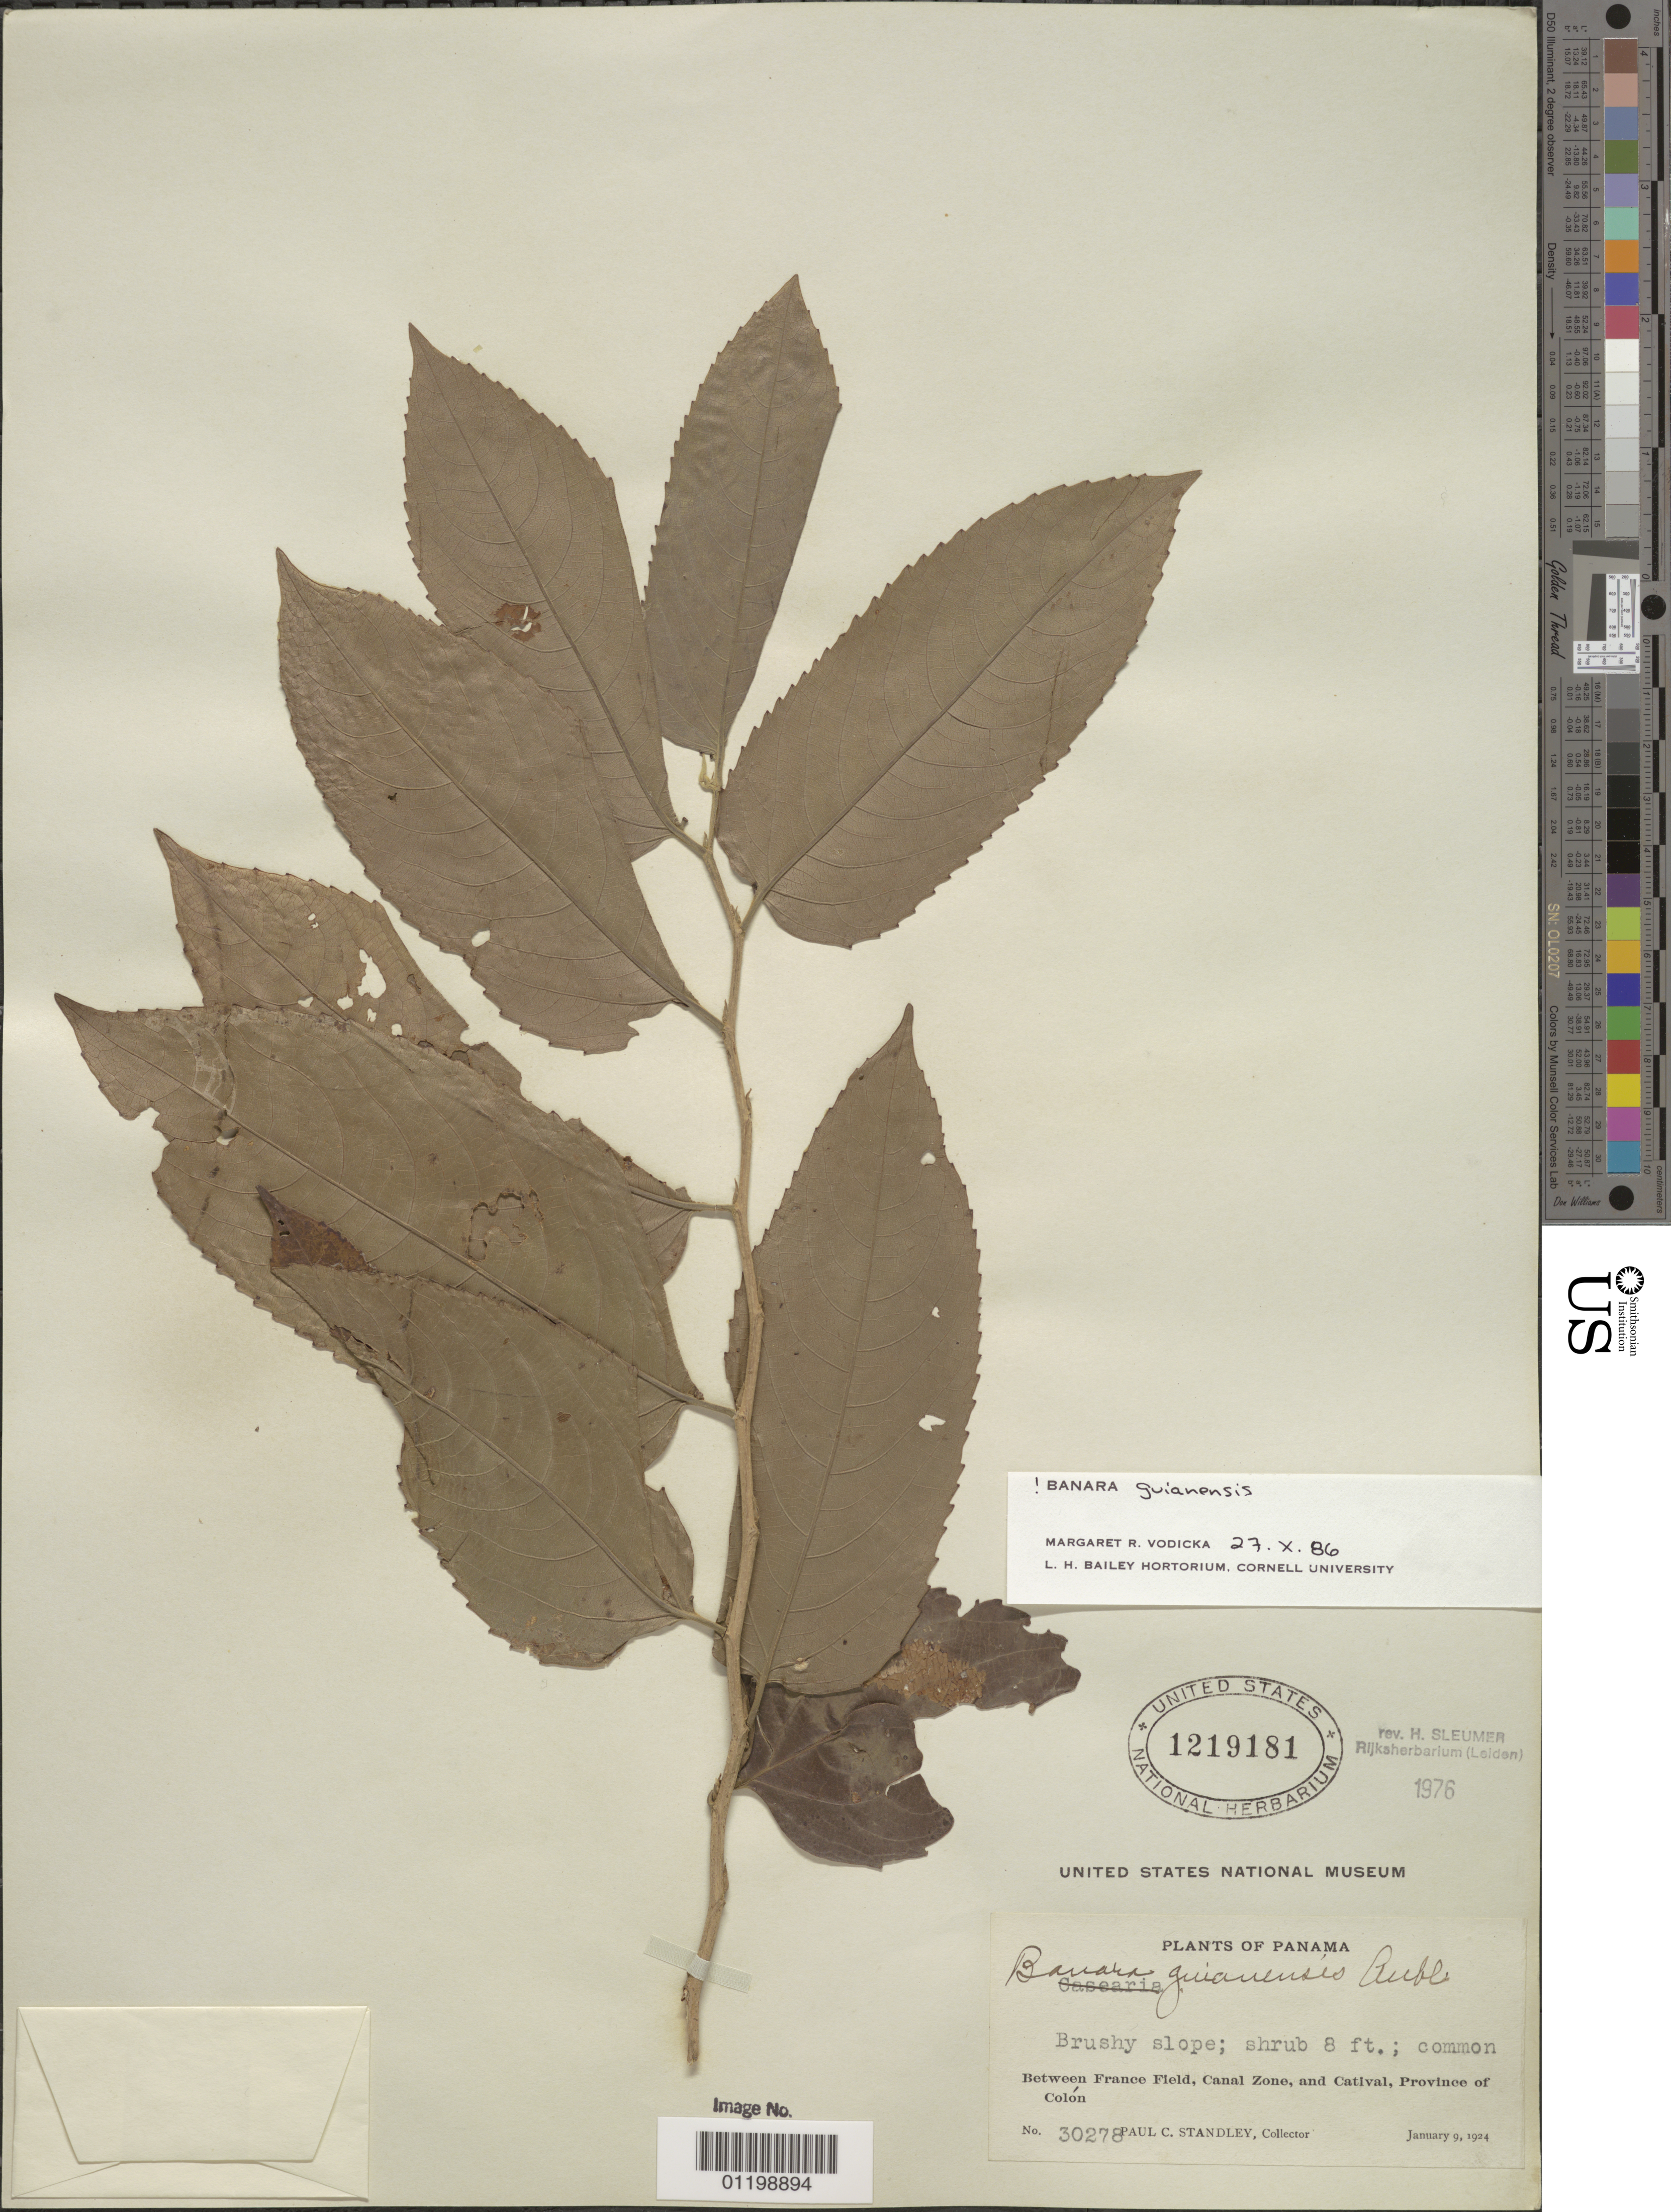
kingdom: Plantae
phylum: Tracheophyta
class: Magnoliopsida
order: Malpighiales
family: Salicaceae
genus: Banara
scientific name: Banara guianensis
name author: Aubl.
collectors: P. C. Standley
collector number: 30278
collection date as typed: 09 Jan 1924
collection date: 1924-01-09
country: Panama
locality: Between France Field, Canal Zone, and Catival, Province of Colón.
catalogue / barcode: US 1219181